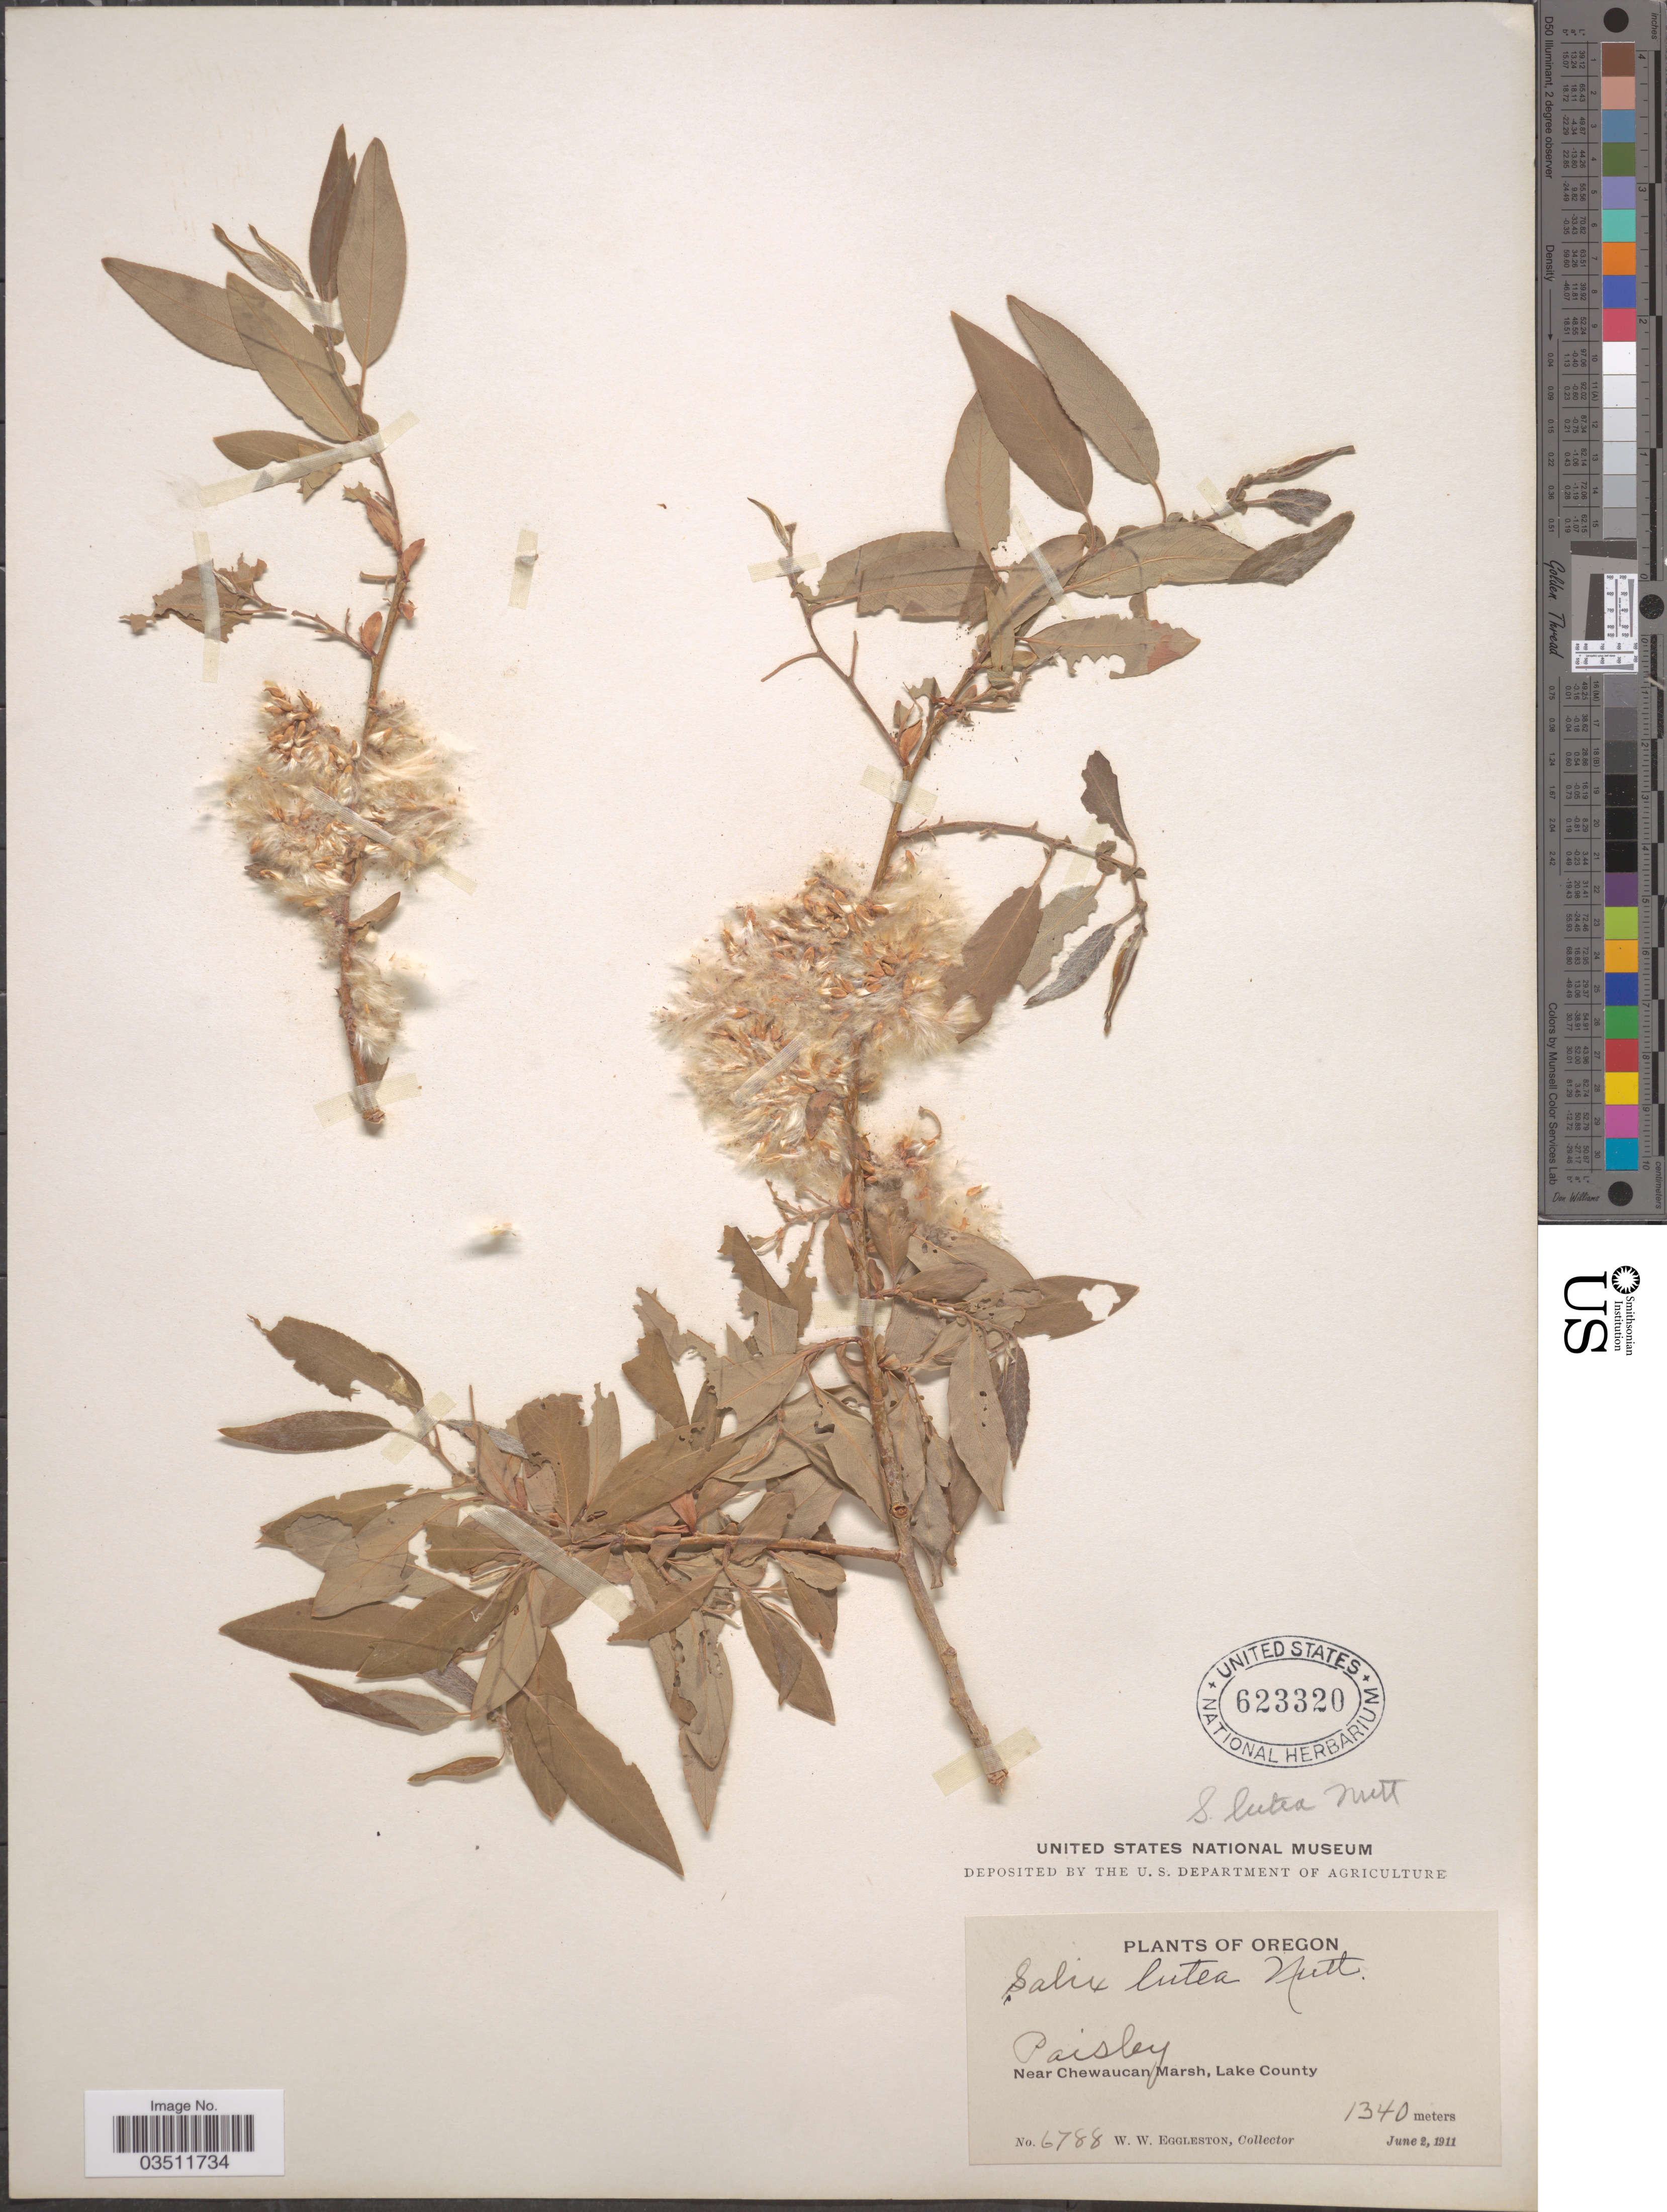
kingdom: Plantae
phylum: Tracheophyta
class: Magnoliopsida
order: Malpighiales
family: Salicaceae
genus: Salix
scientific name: Salix lutea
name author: Nutt.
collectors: W. W. Eggleston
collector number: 6788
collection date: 1911-06-02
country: United States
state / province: Oregon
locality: Paisley. Near Chewaucan Marsh, Lake County.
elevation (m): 1340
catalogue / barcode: US 623320